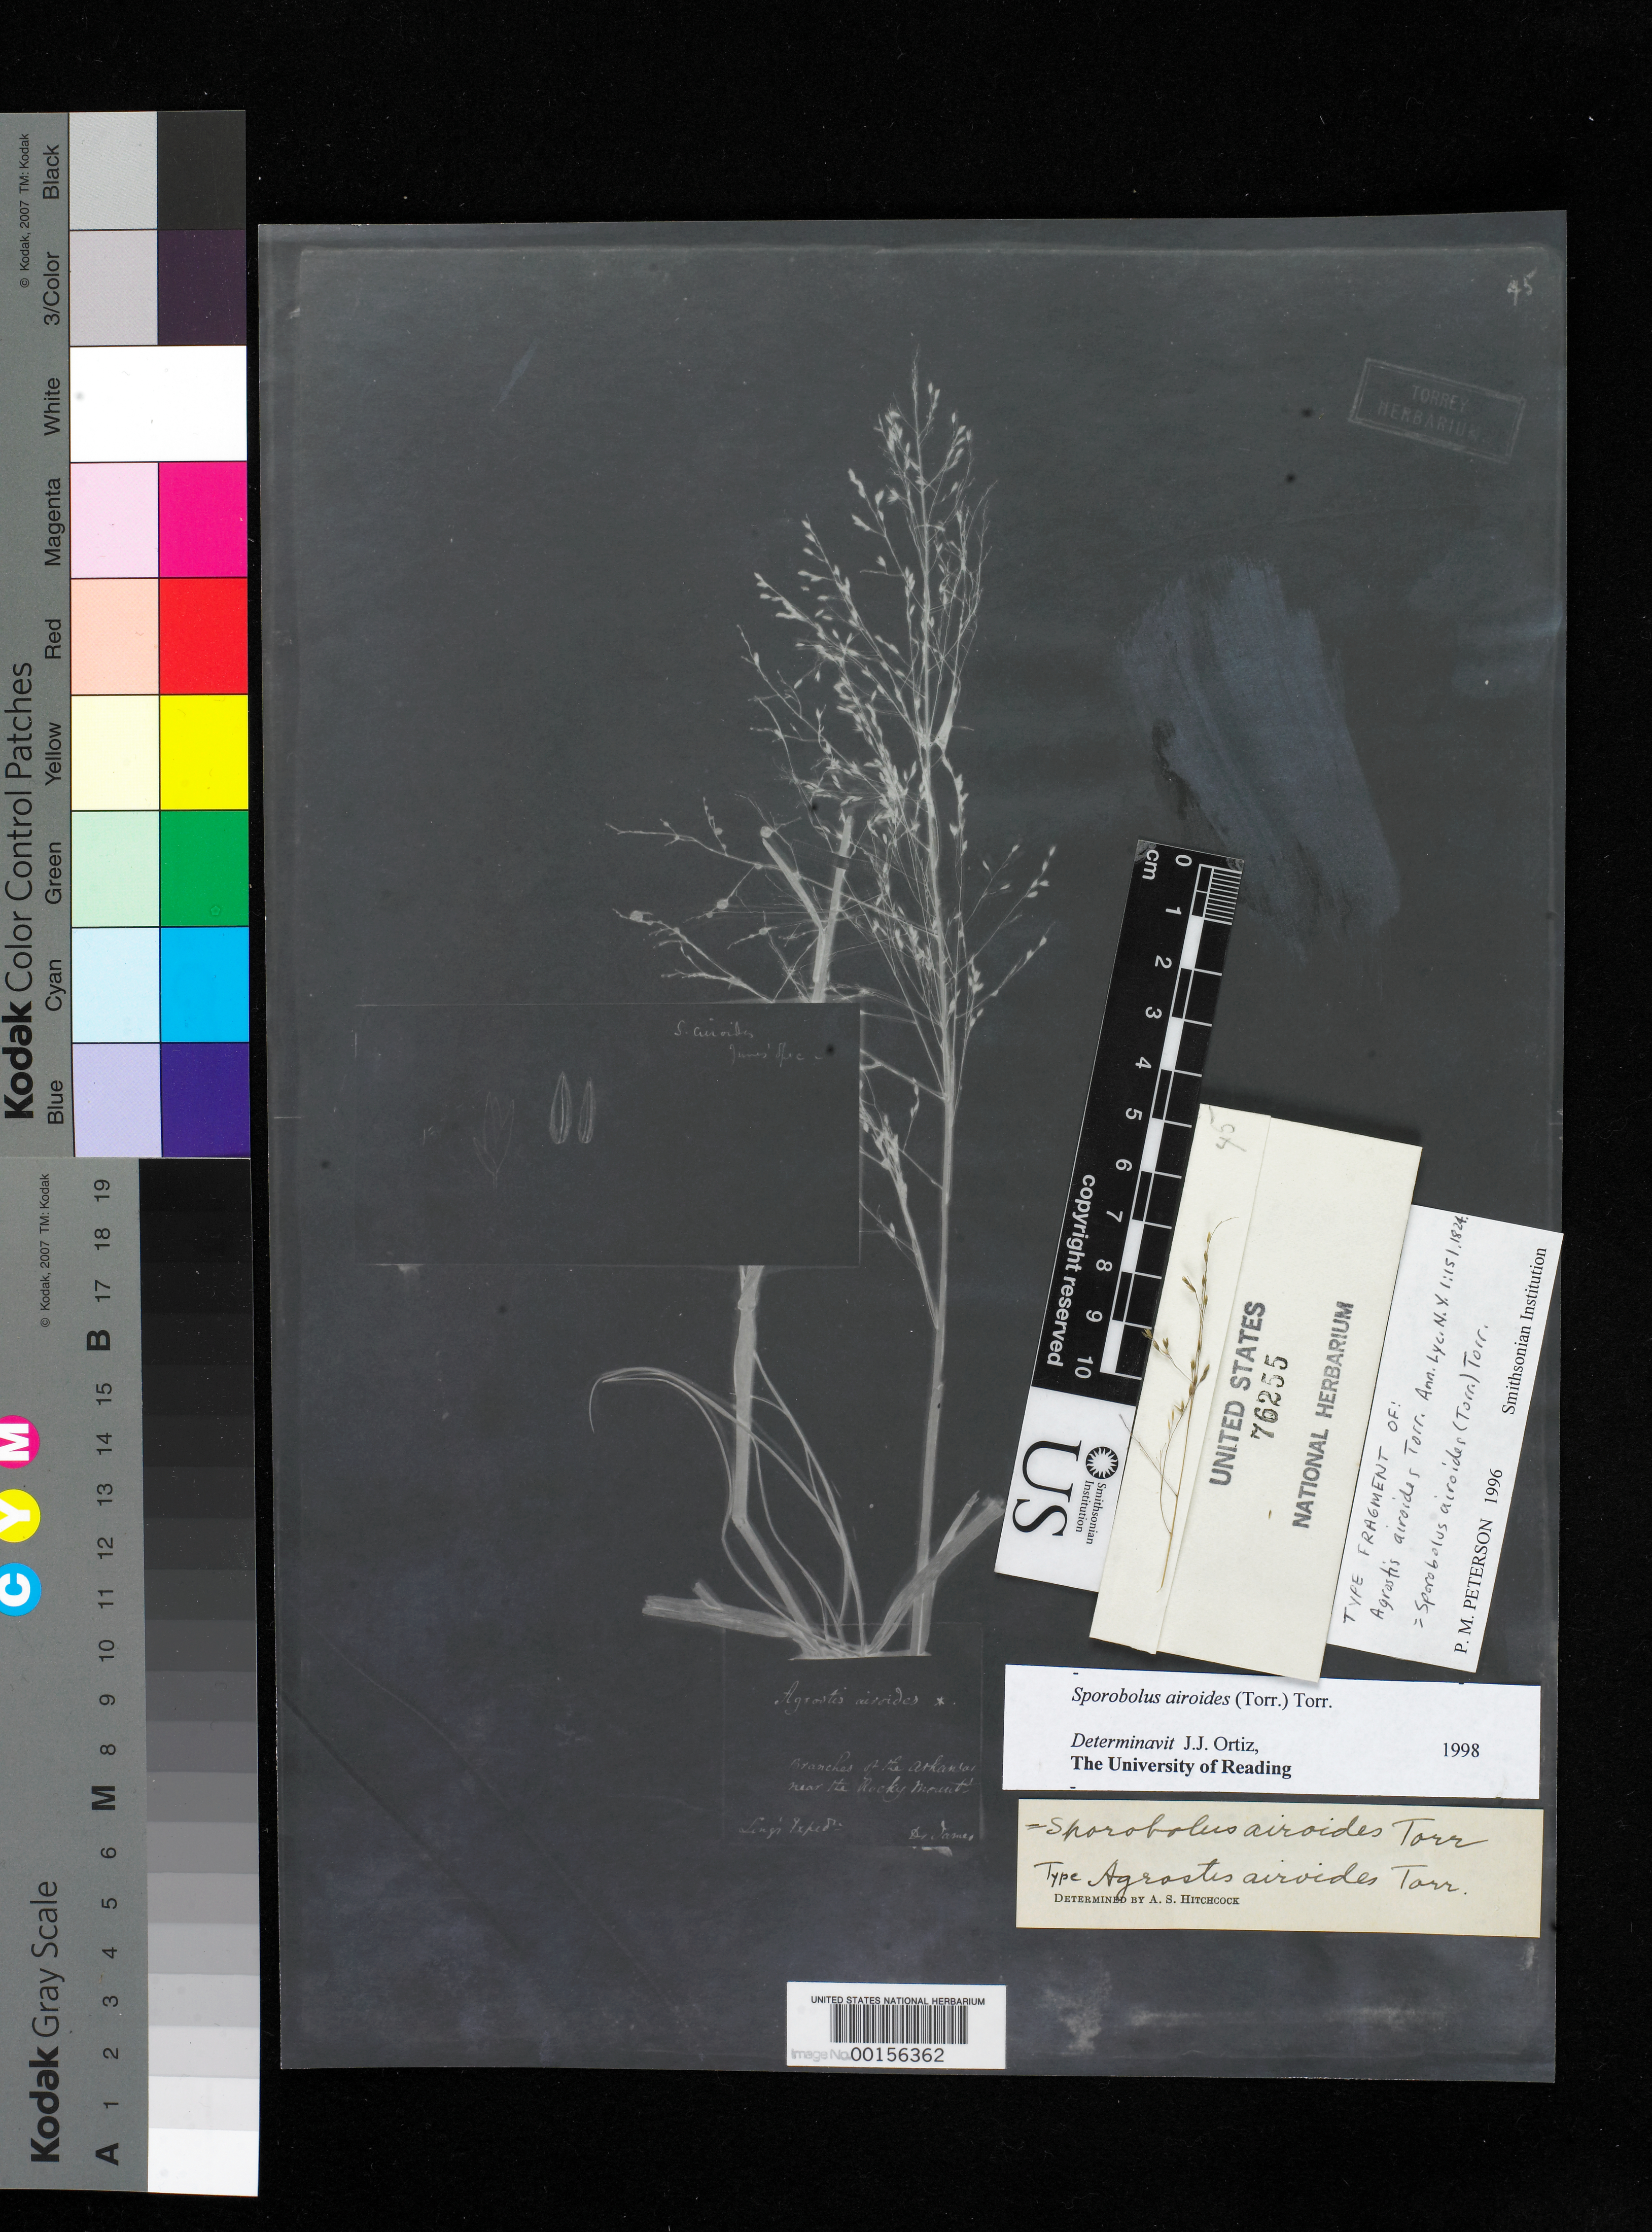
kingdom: Plantae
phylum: Tracheophyta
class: Liliopsida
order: Poales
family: Poaceae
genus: Agrostis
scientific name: Agrostis airoides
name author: Torr.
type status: Type Fragment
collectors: E. James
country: United States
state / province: Colorado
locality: Branches of Arkansas, near rocky mountains.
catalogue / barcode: US 76255